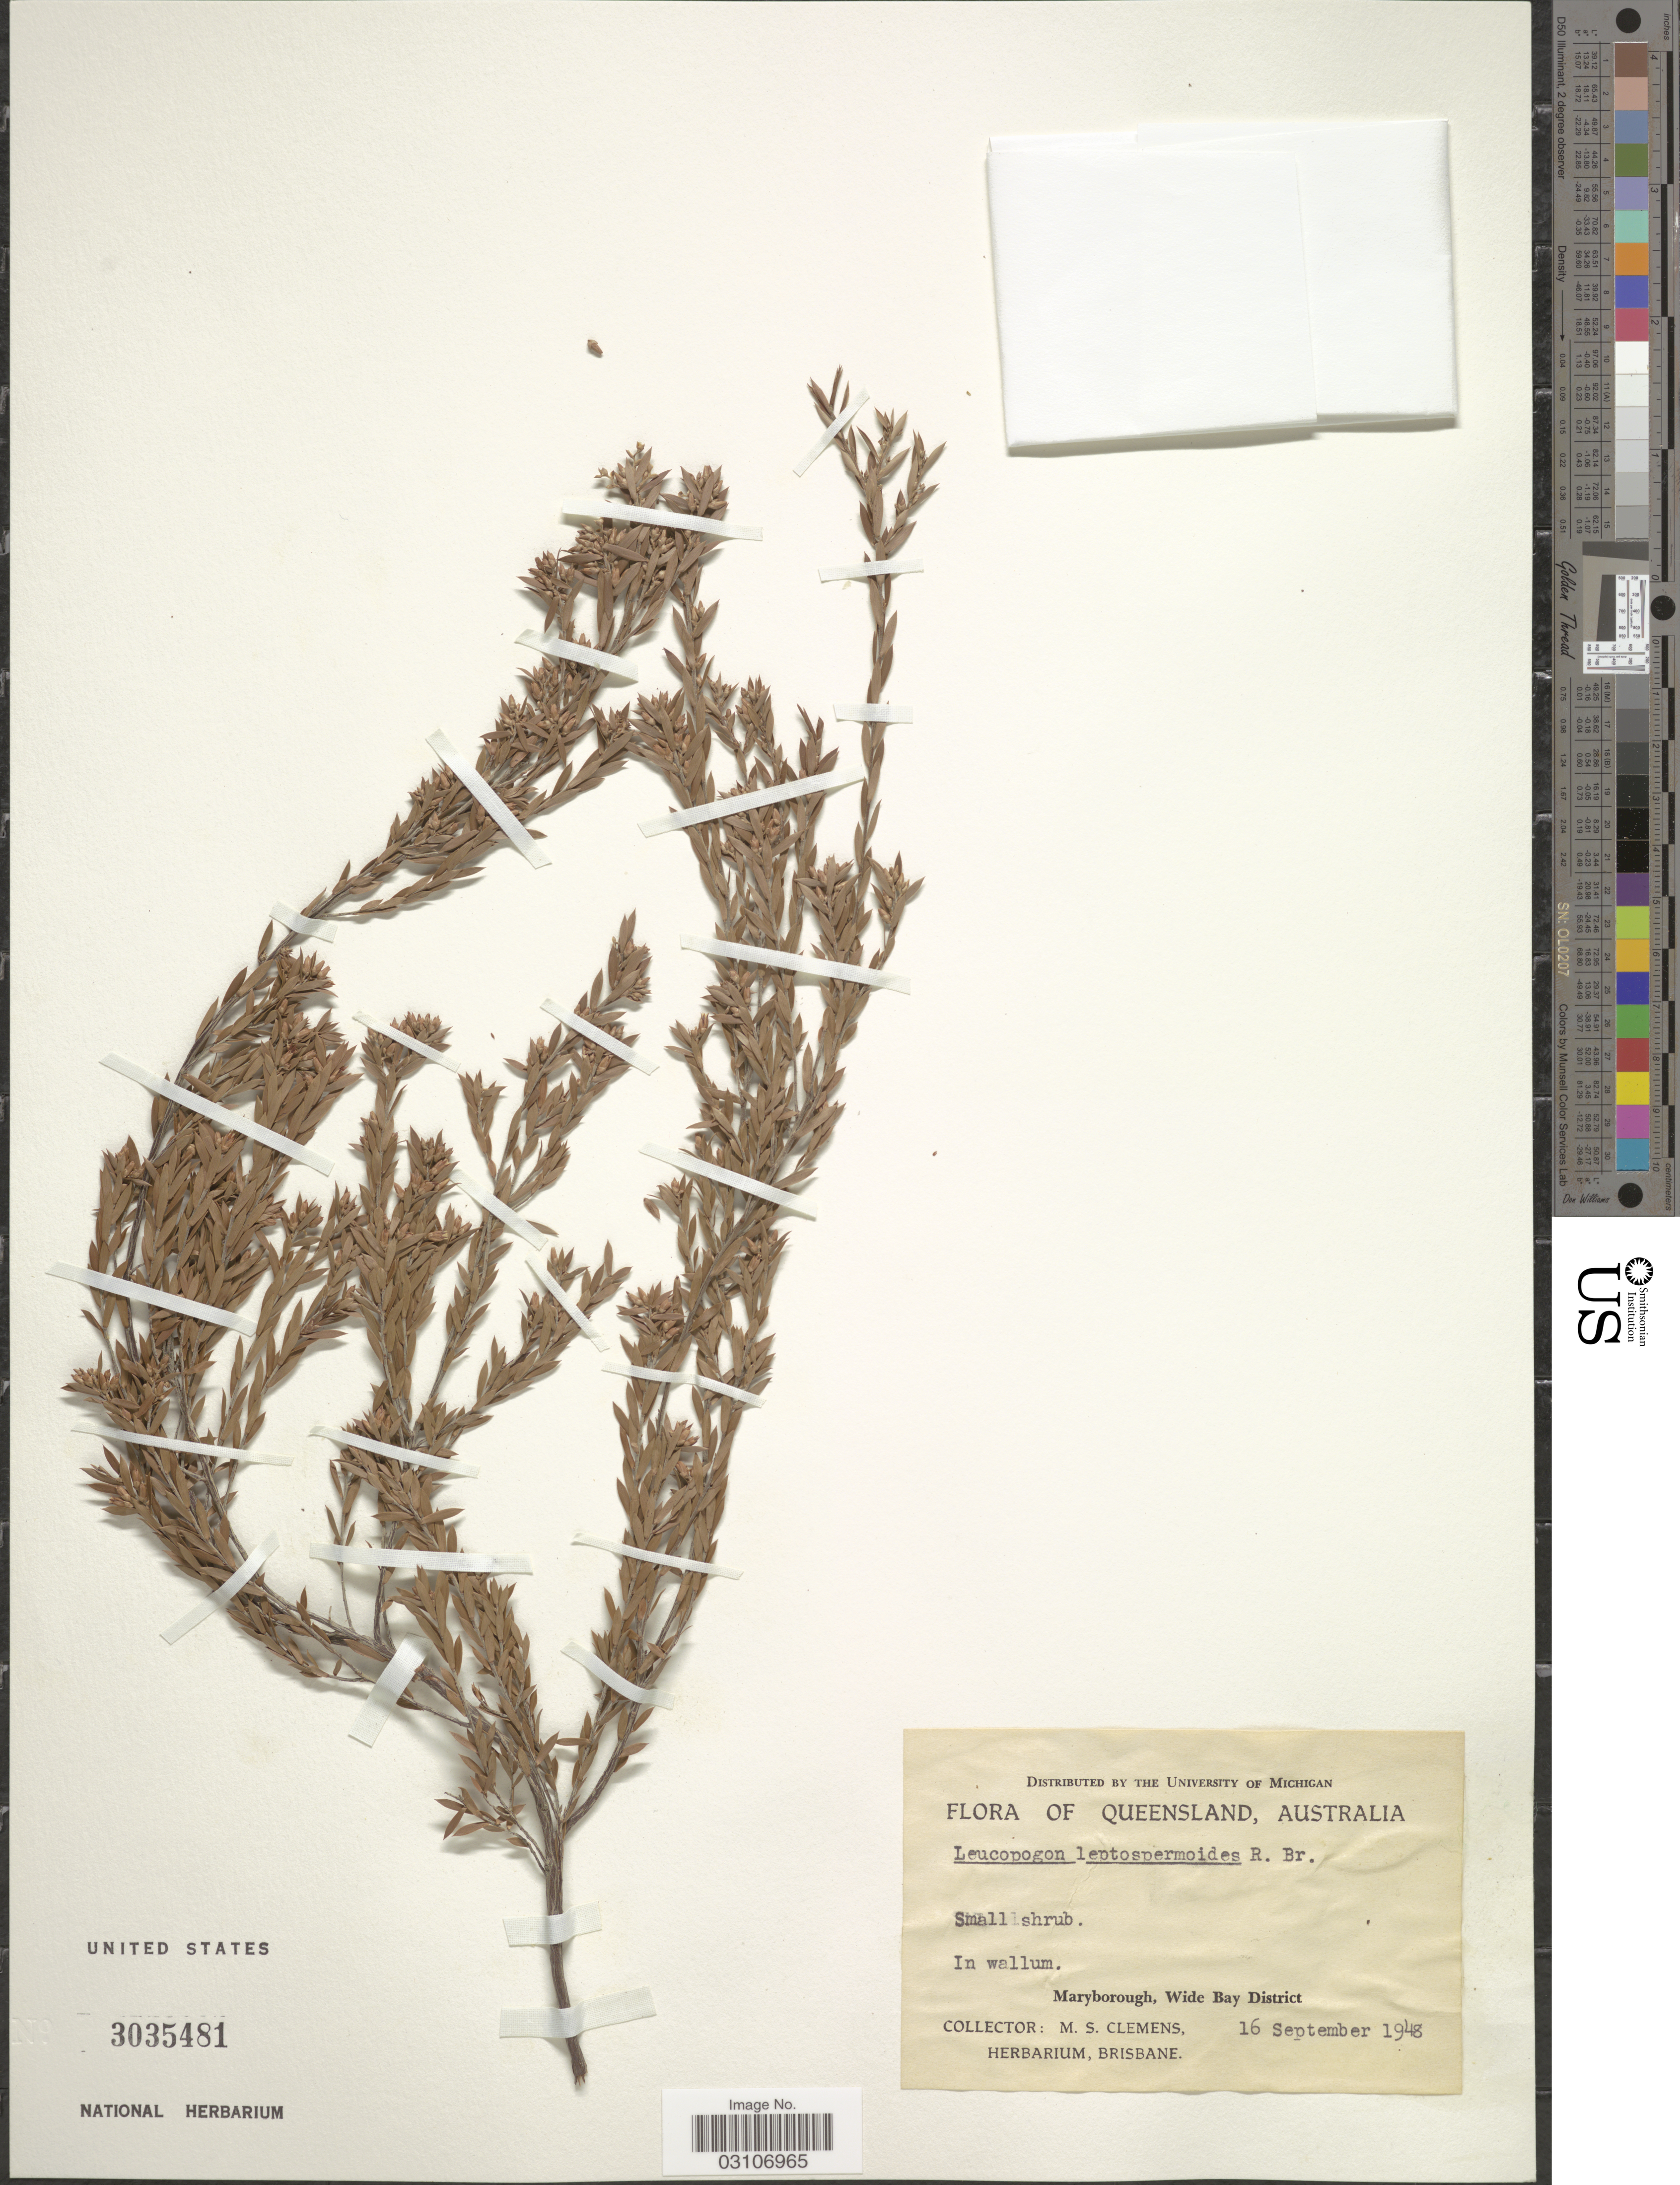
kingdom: Plantae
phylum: Tracheophyta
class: Magnoliopsida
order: Ericales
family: Ericaceae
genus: Leucopogon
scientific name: Leucopogon leptospermoides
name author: R. Br.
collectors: M. S. Clemens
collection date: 1948-09-16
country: Australia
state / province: Queensland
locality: In wallum. Maryborough, Wide Bay District.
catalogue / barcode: US 3035481